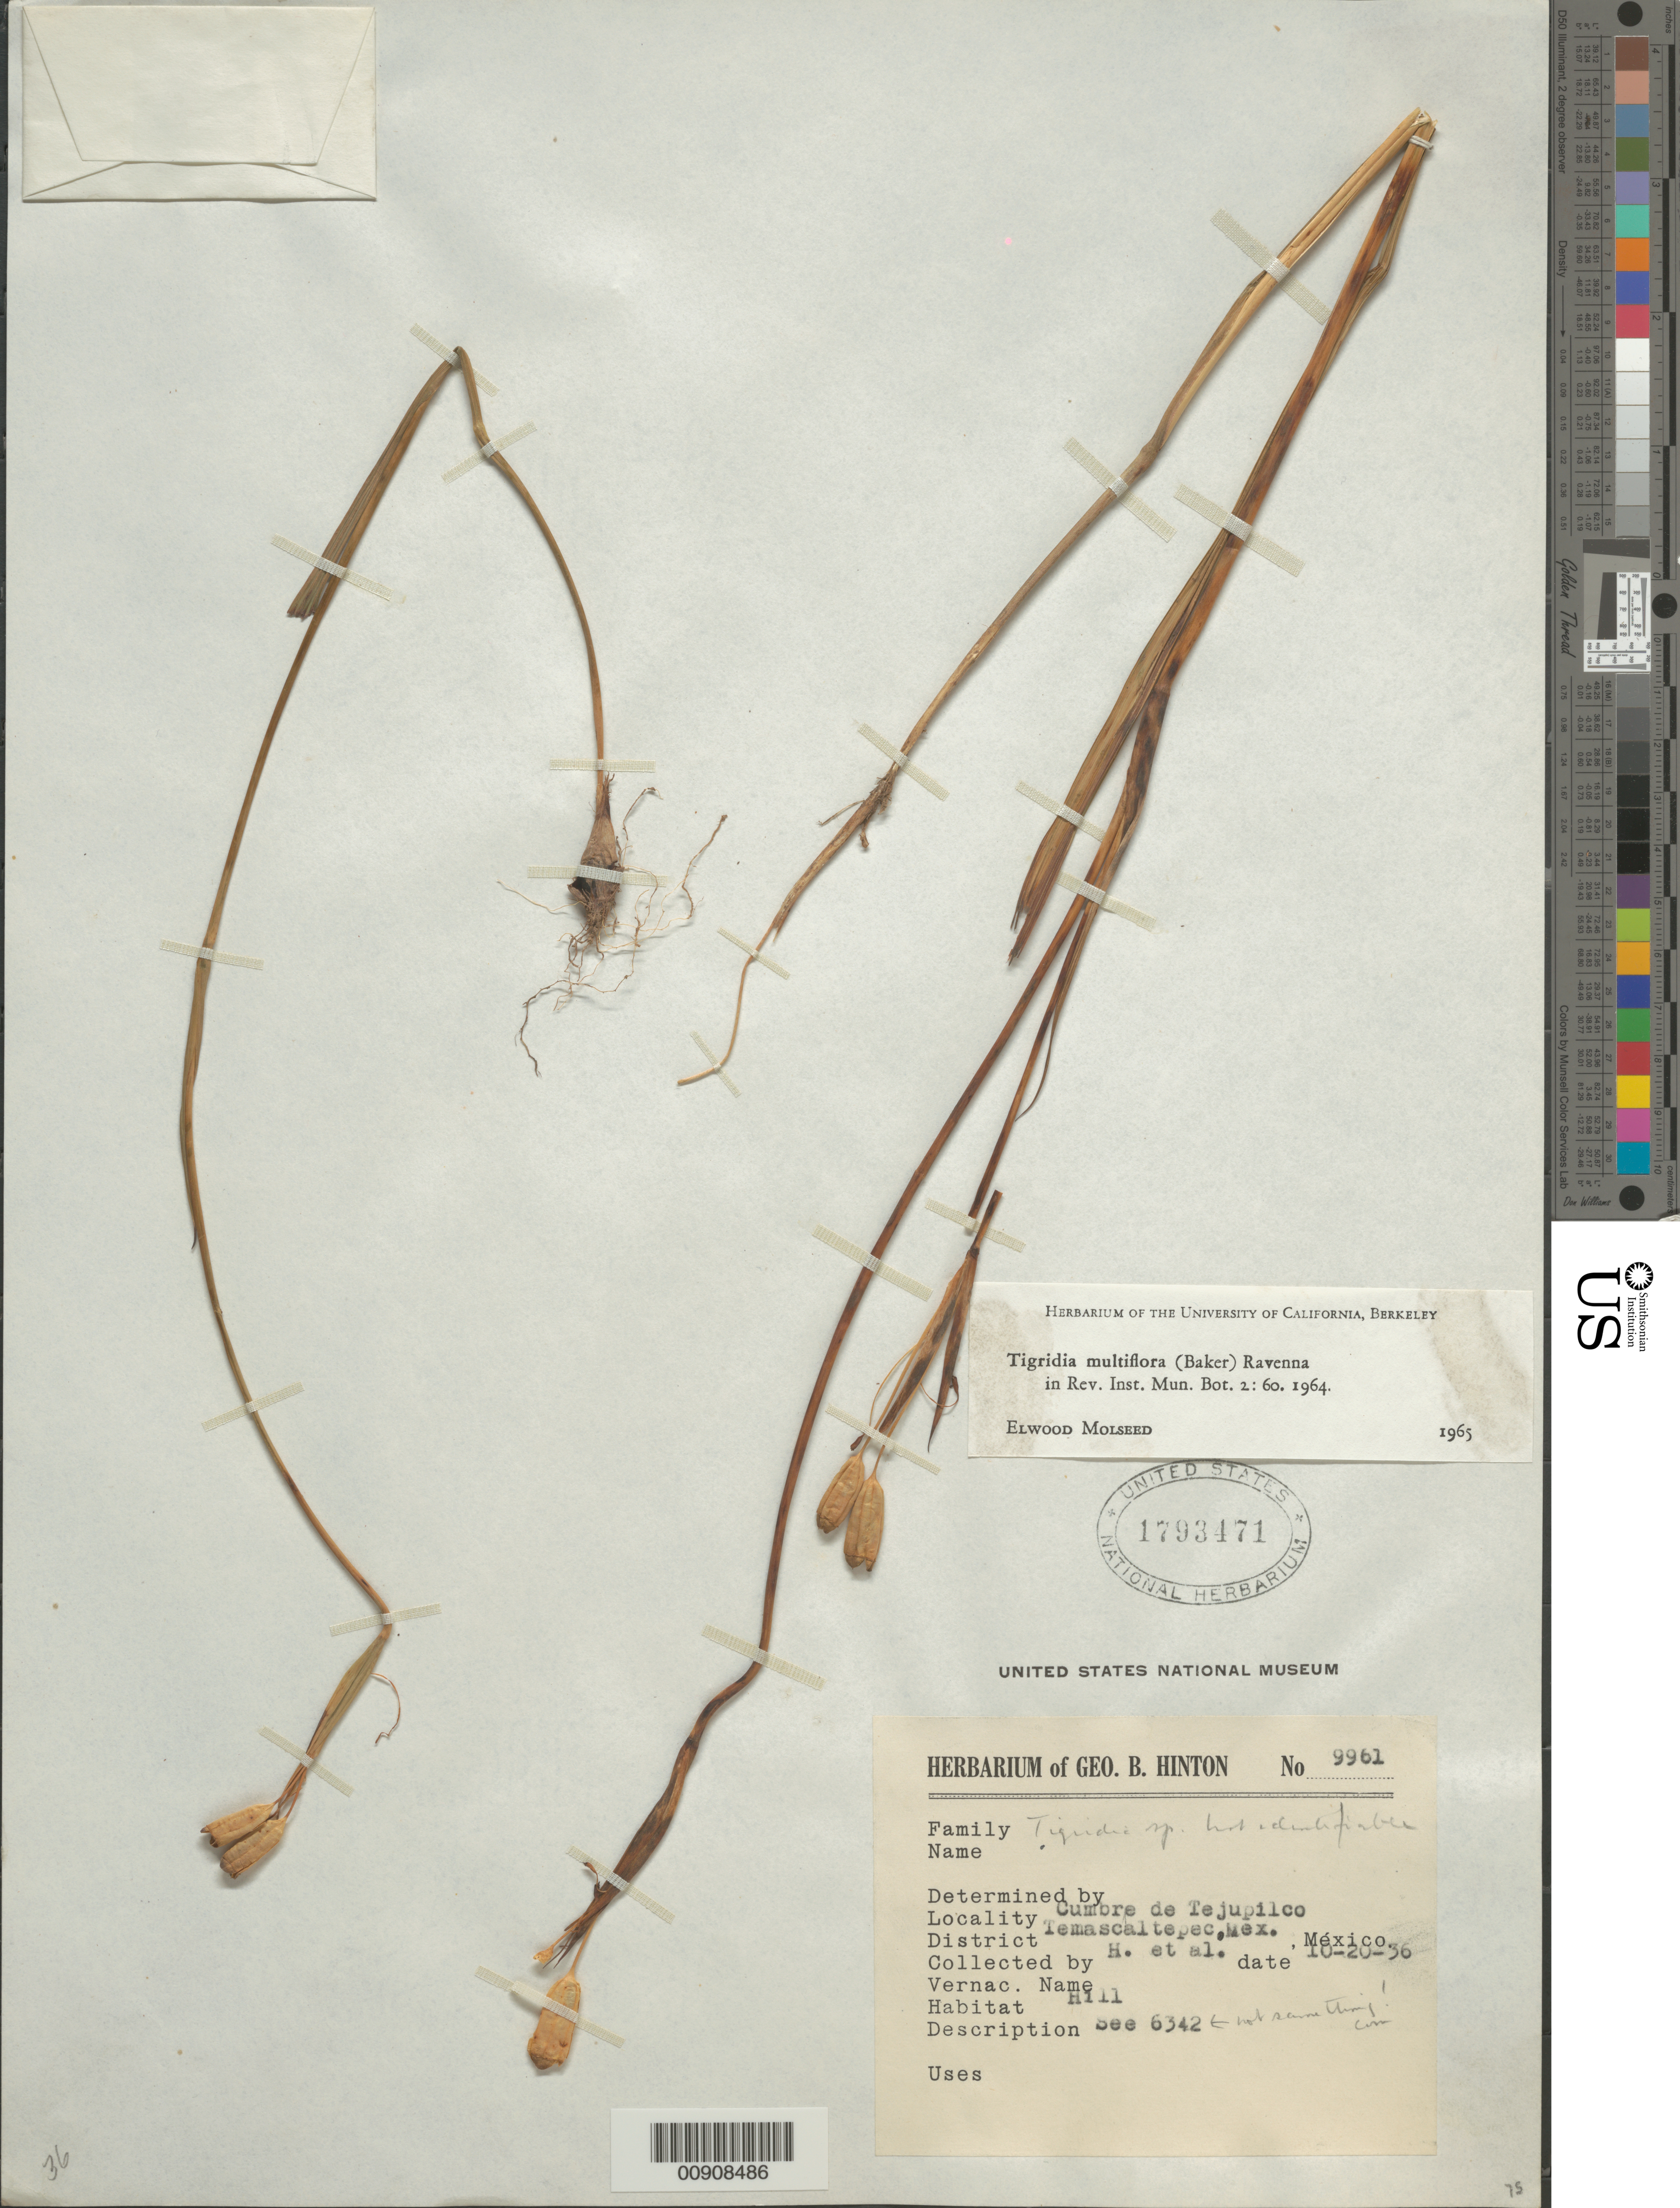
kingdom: Plantae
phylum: Tracheophyta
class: Liliopsida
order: Asparagales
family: Iridaceae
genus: Tigridia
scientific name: Tigridia multiflora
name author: (Baker) Ravenna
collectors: G. B. Hinton & et al.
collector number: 9961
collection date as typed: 20 Oct 1936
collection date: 1936-10-20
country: Mexico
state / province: México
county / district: Temascaltepec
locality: Cumbre de Tejupilco, Distrcit Temascaltepec, State of México.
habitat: Hill.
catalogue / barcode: US 1793471